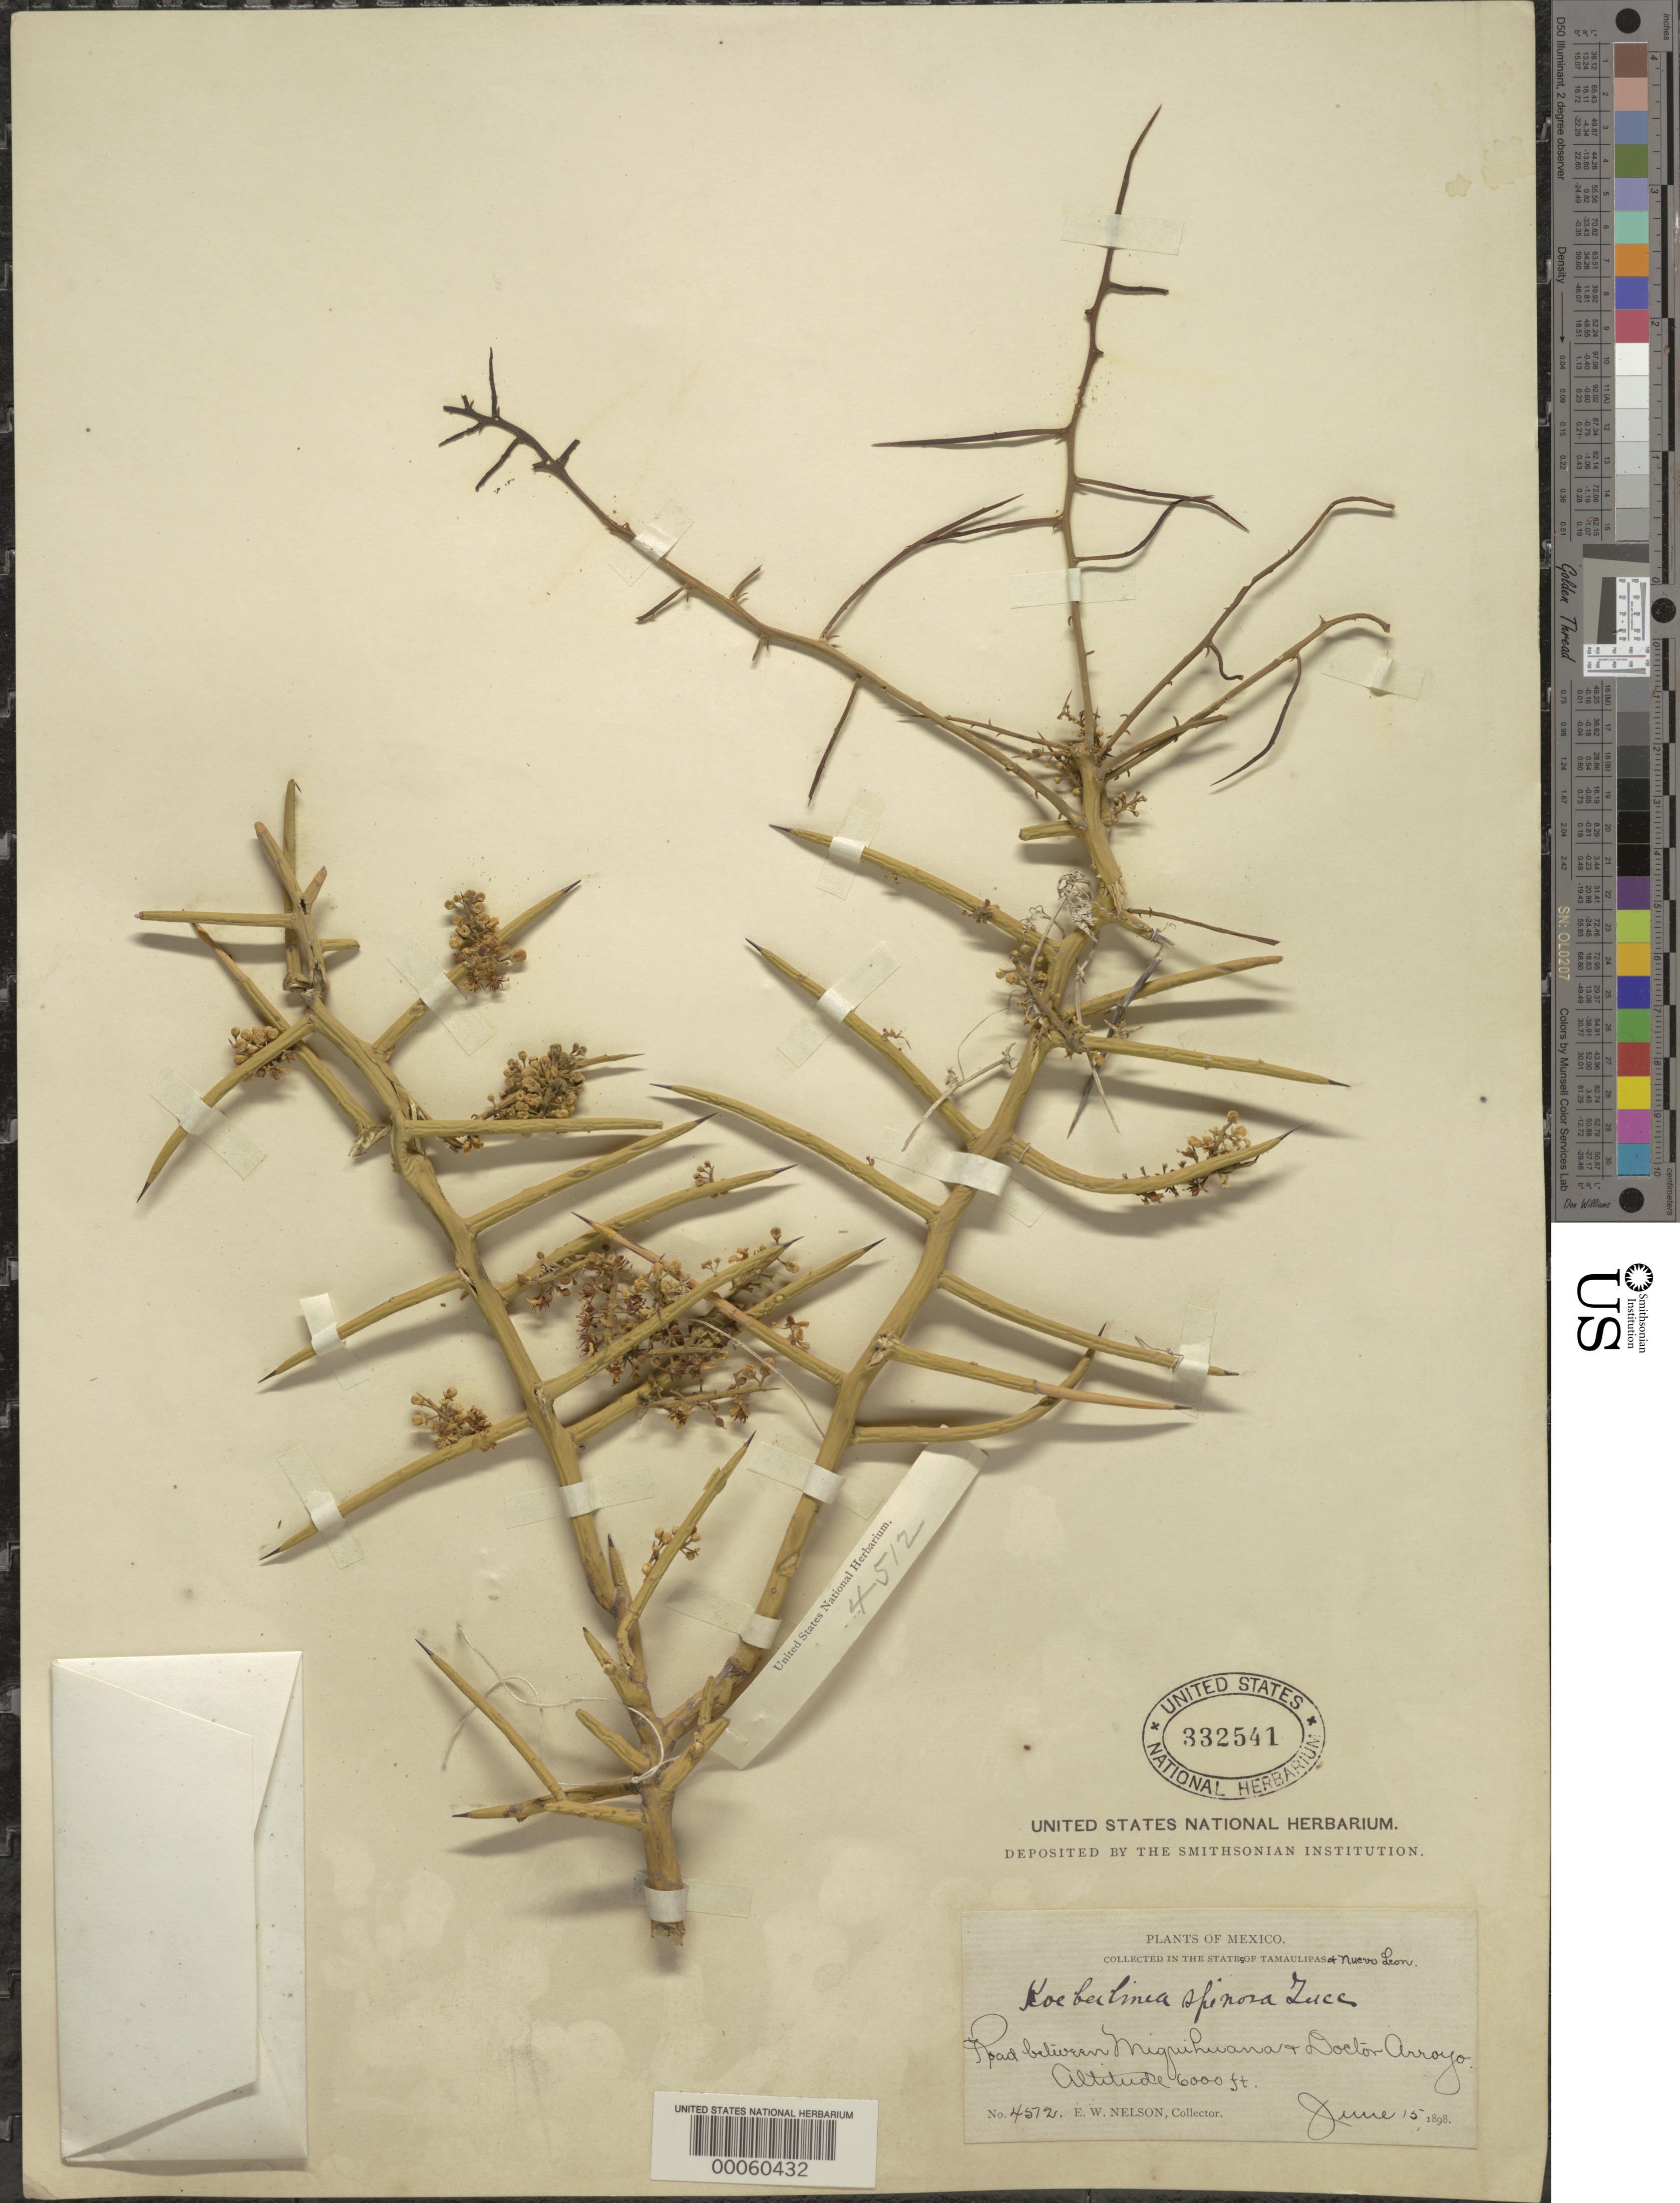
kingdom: Plantae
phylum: Tracheophyta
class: Magnoliopsida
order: Brassicales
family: Koeberliniaceae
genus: Koeberlinia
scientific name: Koeberlinia spinosa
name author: Zucc.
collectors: E. W. Nelson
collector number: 4572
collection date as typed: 15 Jun 1898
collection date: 1898-06-15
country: Mexico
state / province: Nuevo León / Tamaulipas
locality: Road between miquihuana and doctor arroyo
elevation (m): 1829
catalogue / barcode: US 332541